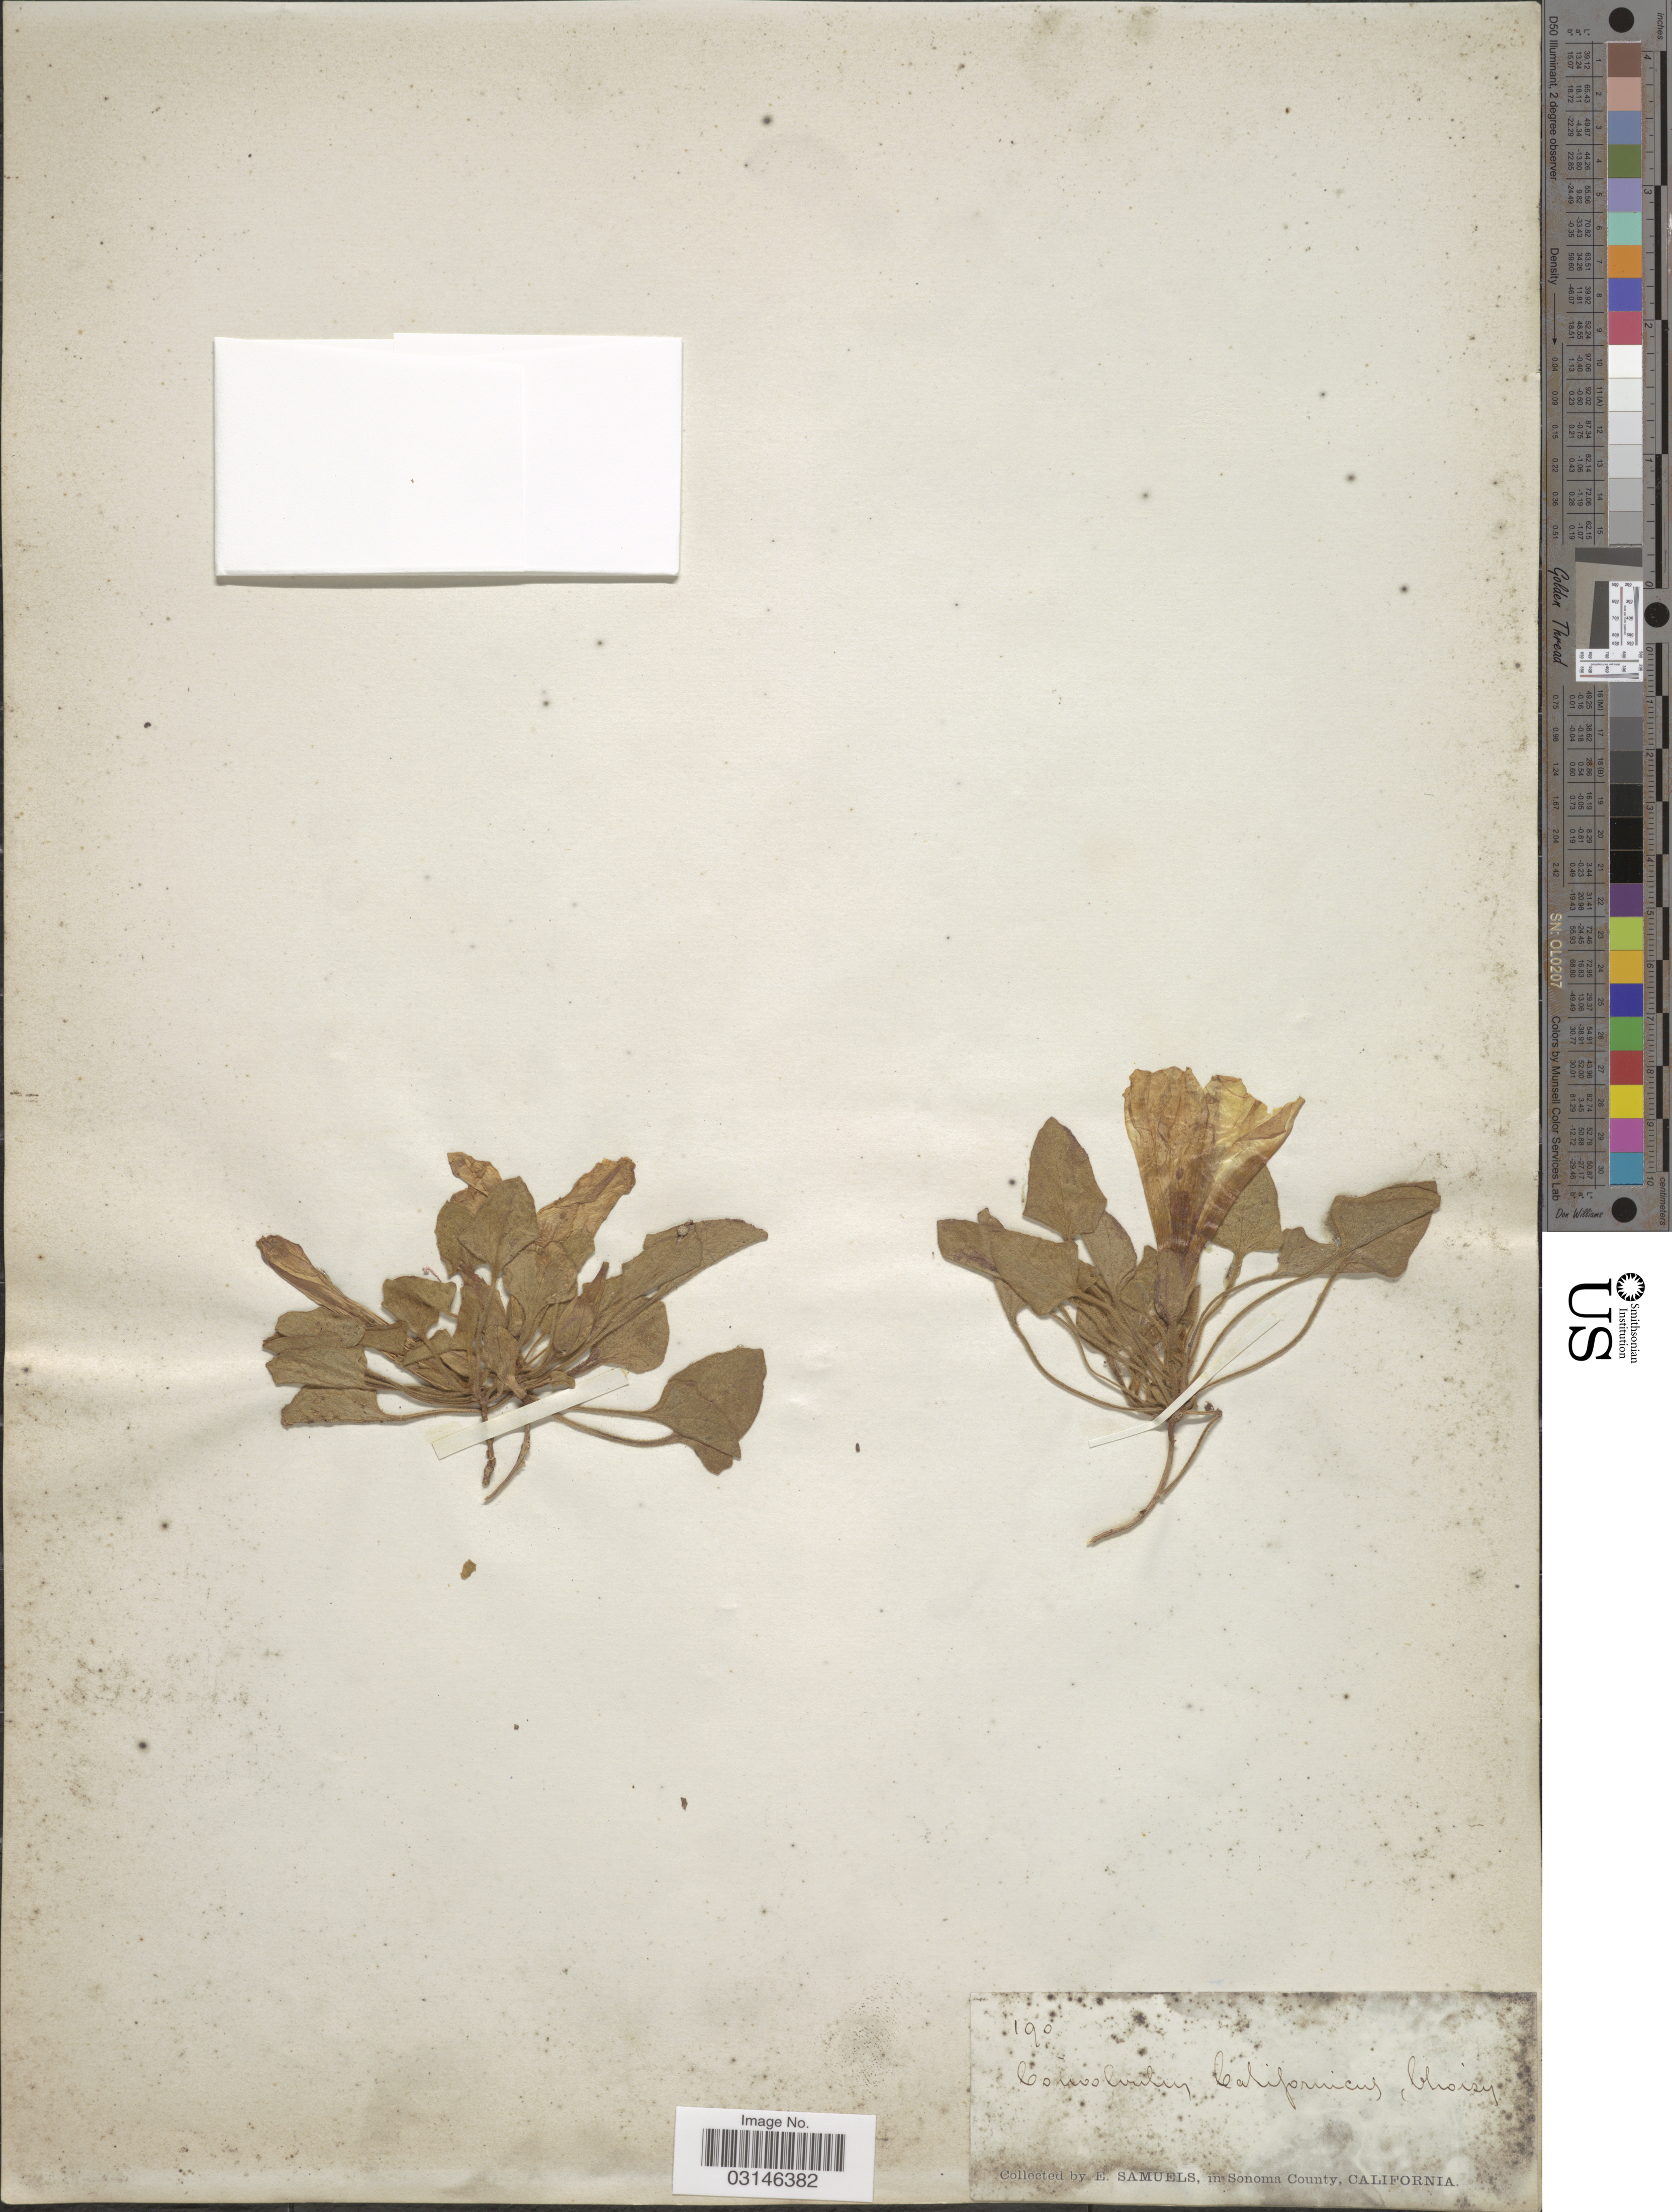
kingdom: Plantae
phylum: Tracheophyta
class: Magnoliopsida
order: Solanales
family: Convolvulaceae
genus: Calystegia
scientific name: Calystegia subacaulis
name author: Hook. & Arn.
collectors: E. Samuels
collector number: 190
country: United States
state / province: California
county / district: Sonoma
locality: In Sonoma County, California.